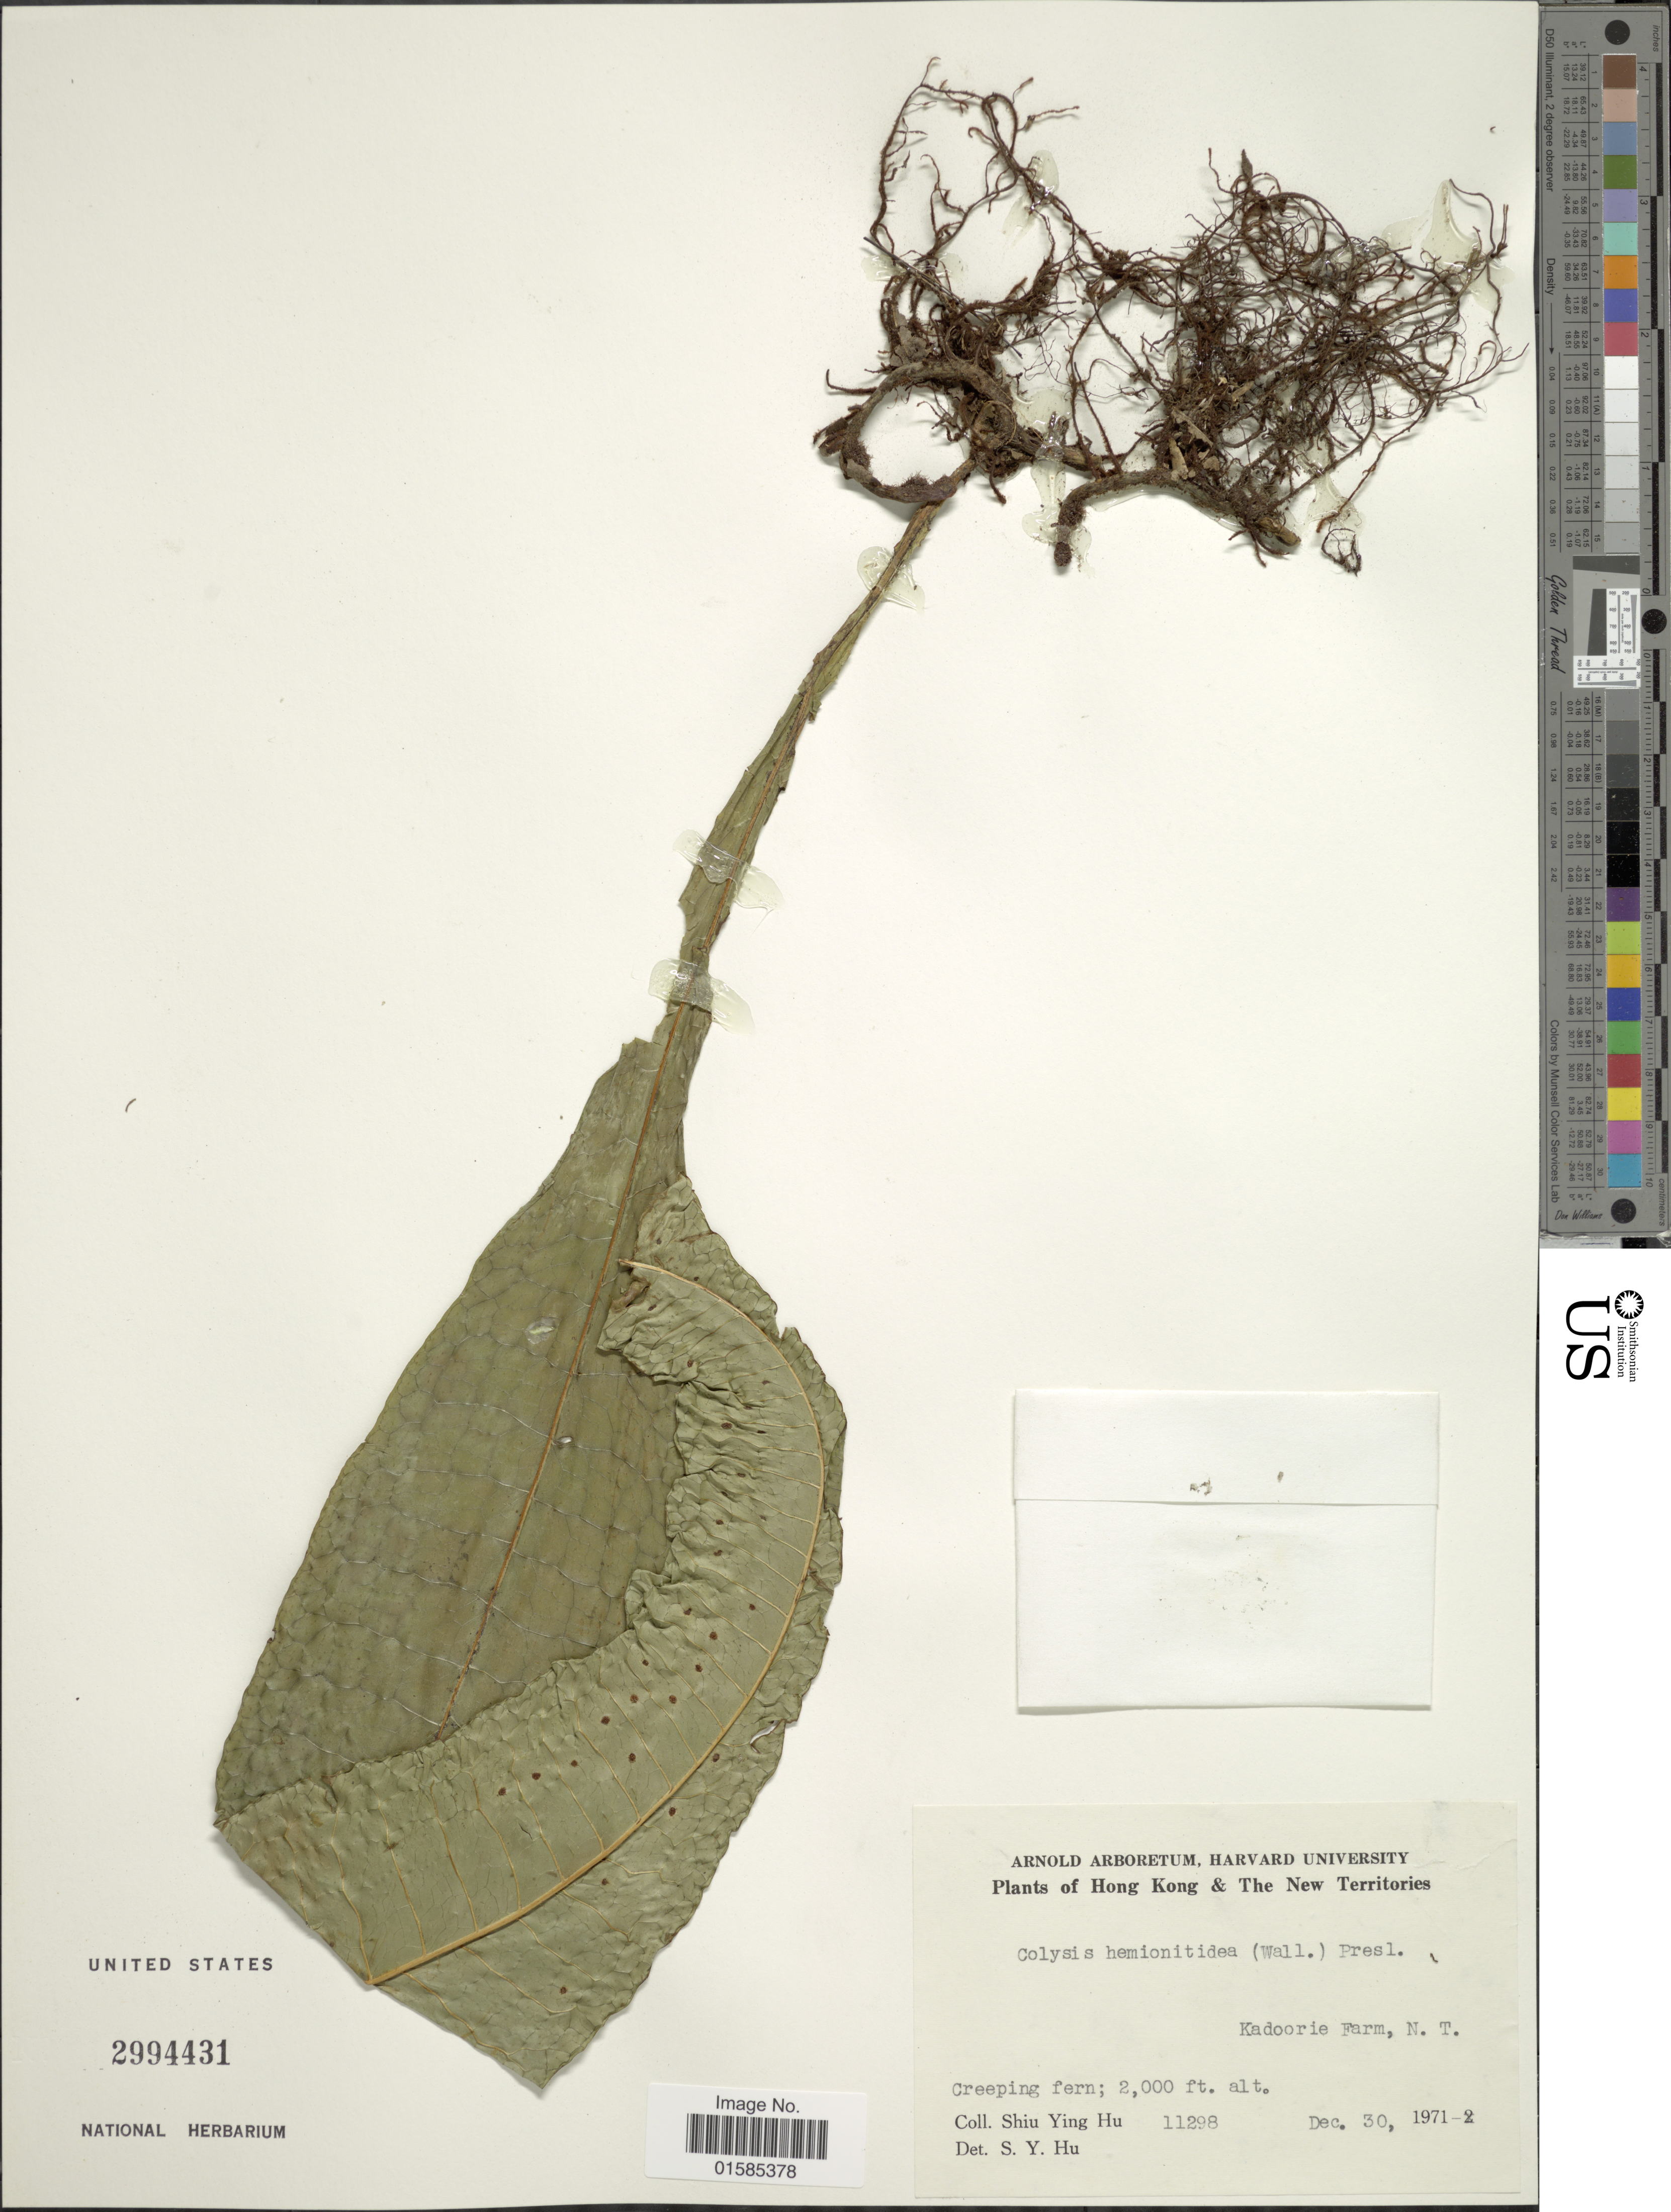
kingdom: Plantae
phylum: Tracheophyta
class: Polypodiopsida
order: Polypodiales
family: Polypodiaceae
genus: Leptochilus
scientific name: Leptochilus hemionitideus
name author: (C. Presl) Noot.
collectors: S. Y. Hu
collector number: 11298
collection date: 1971-12-30/1972-12-30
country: China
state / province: Hong Kong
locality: Hong Kong & The New Territories, Kadoorie Farm, N. T.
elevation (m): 610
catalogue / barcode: US 2994431